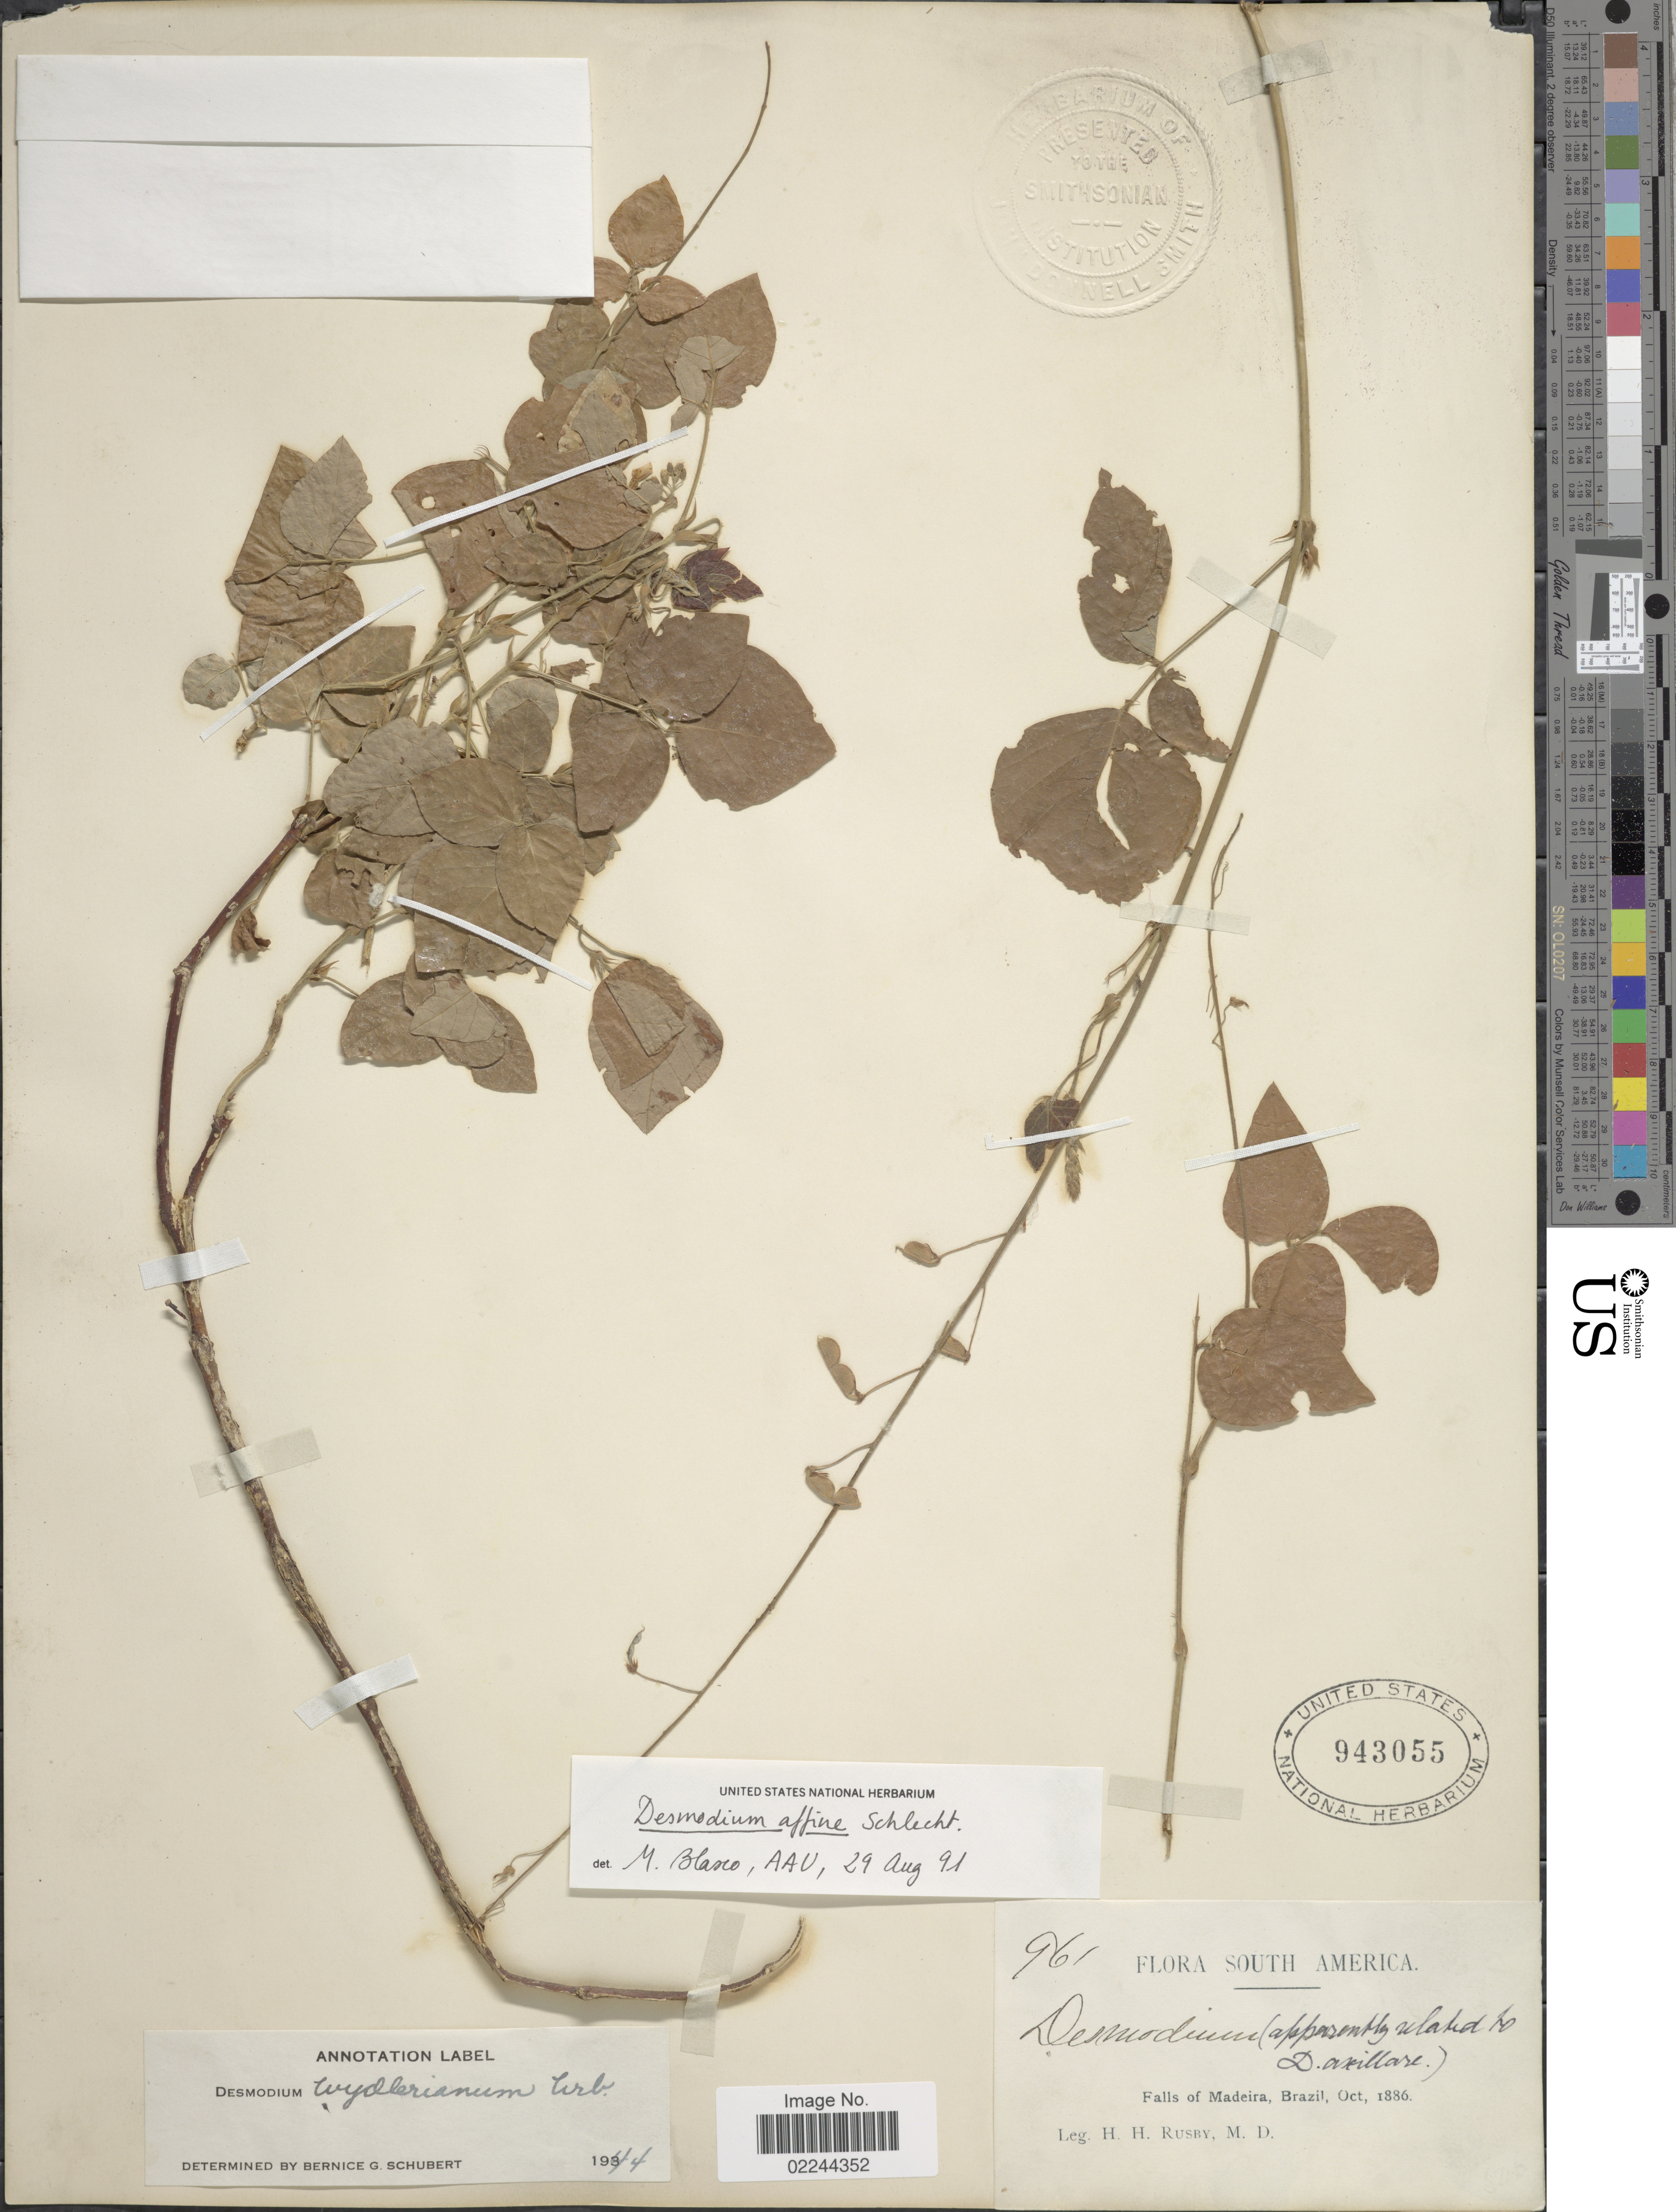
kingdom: Plantae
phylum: Tracheophyta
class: Magnoliopsida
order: Fabales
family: Fabaceae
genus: Desmodium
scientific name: Desmodium affine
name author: Schltdl.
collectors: H. H. Rusby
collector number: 961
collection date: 1886-10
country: Brazil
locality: Falls of Madeira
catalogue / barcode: US 943055